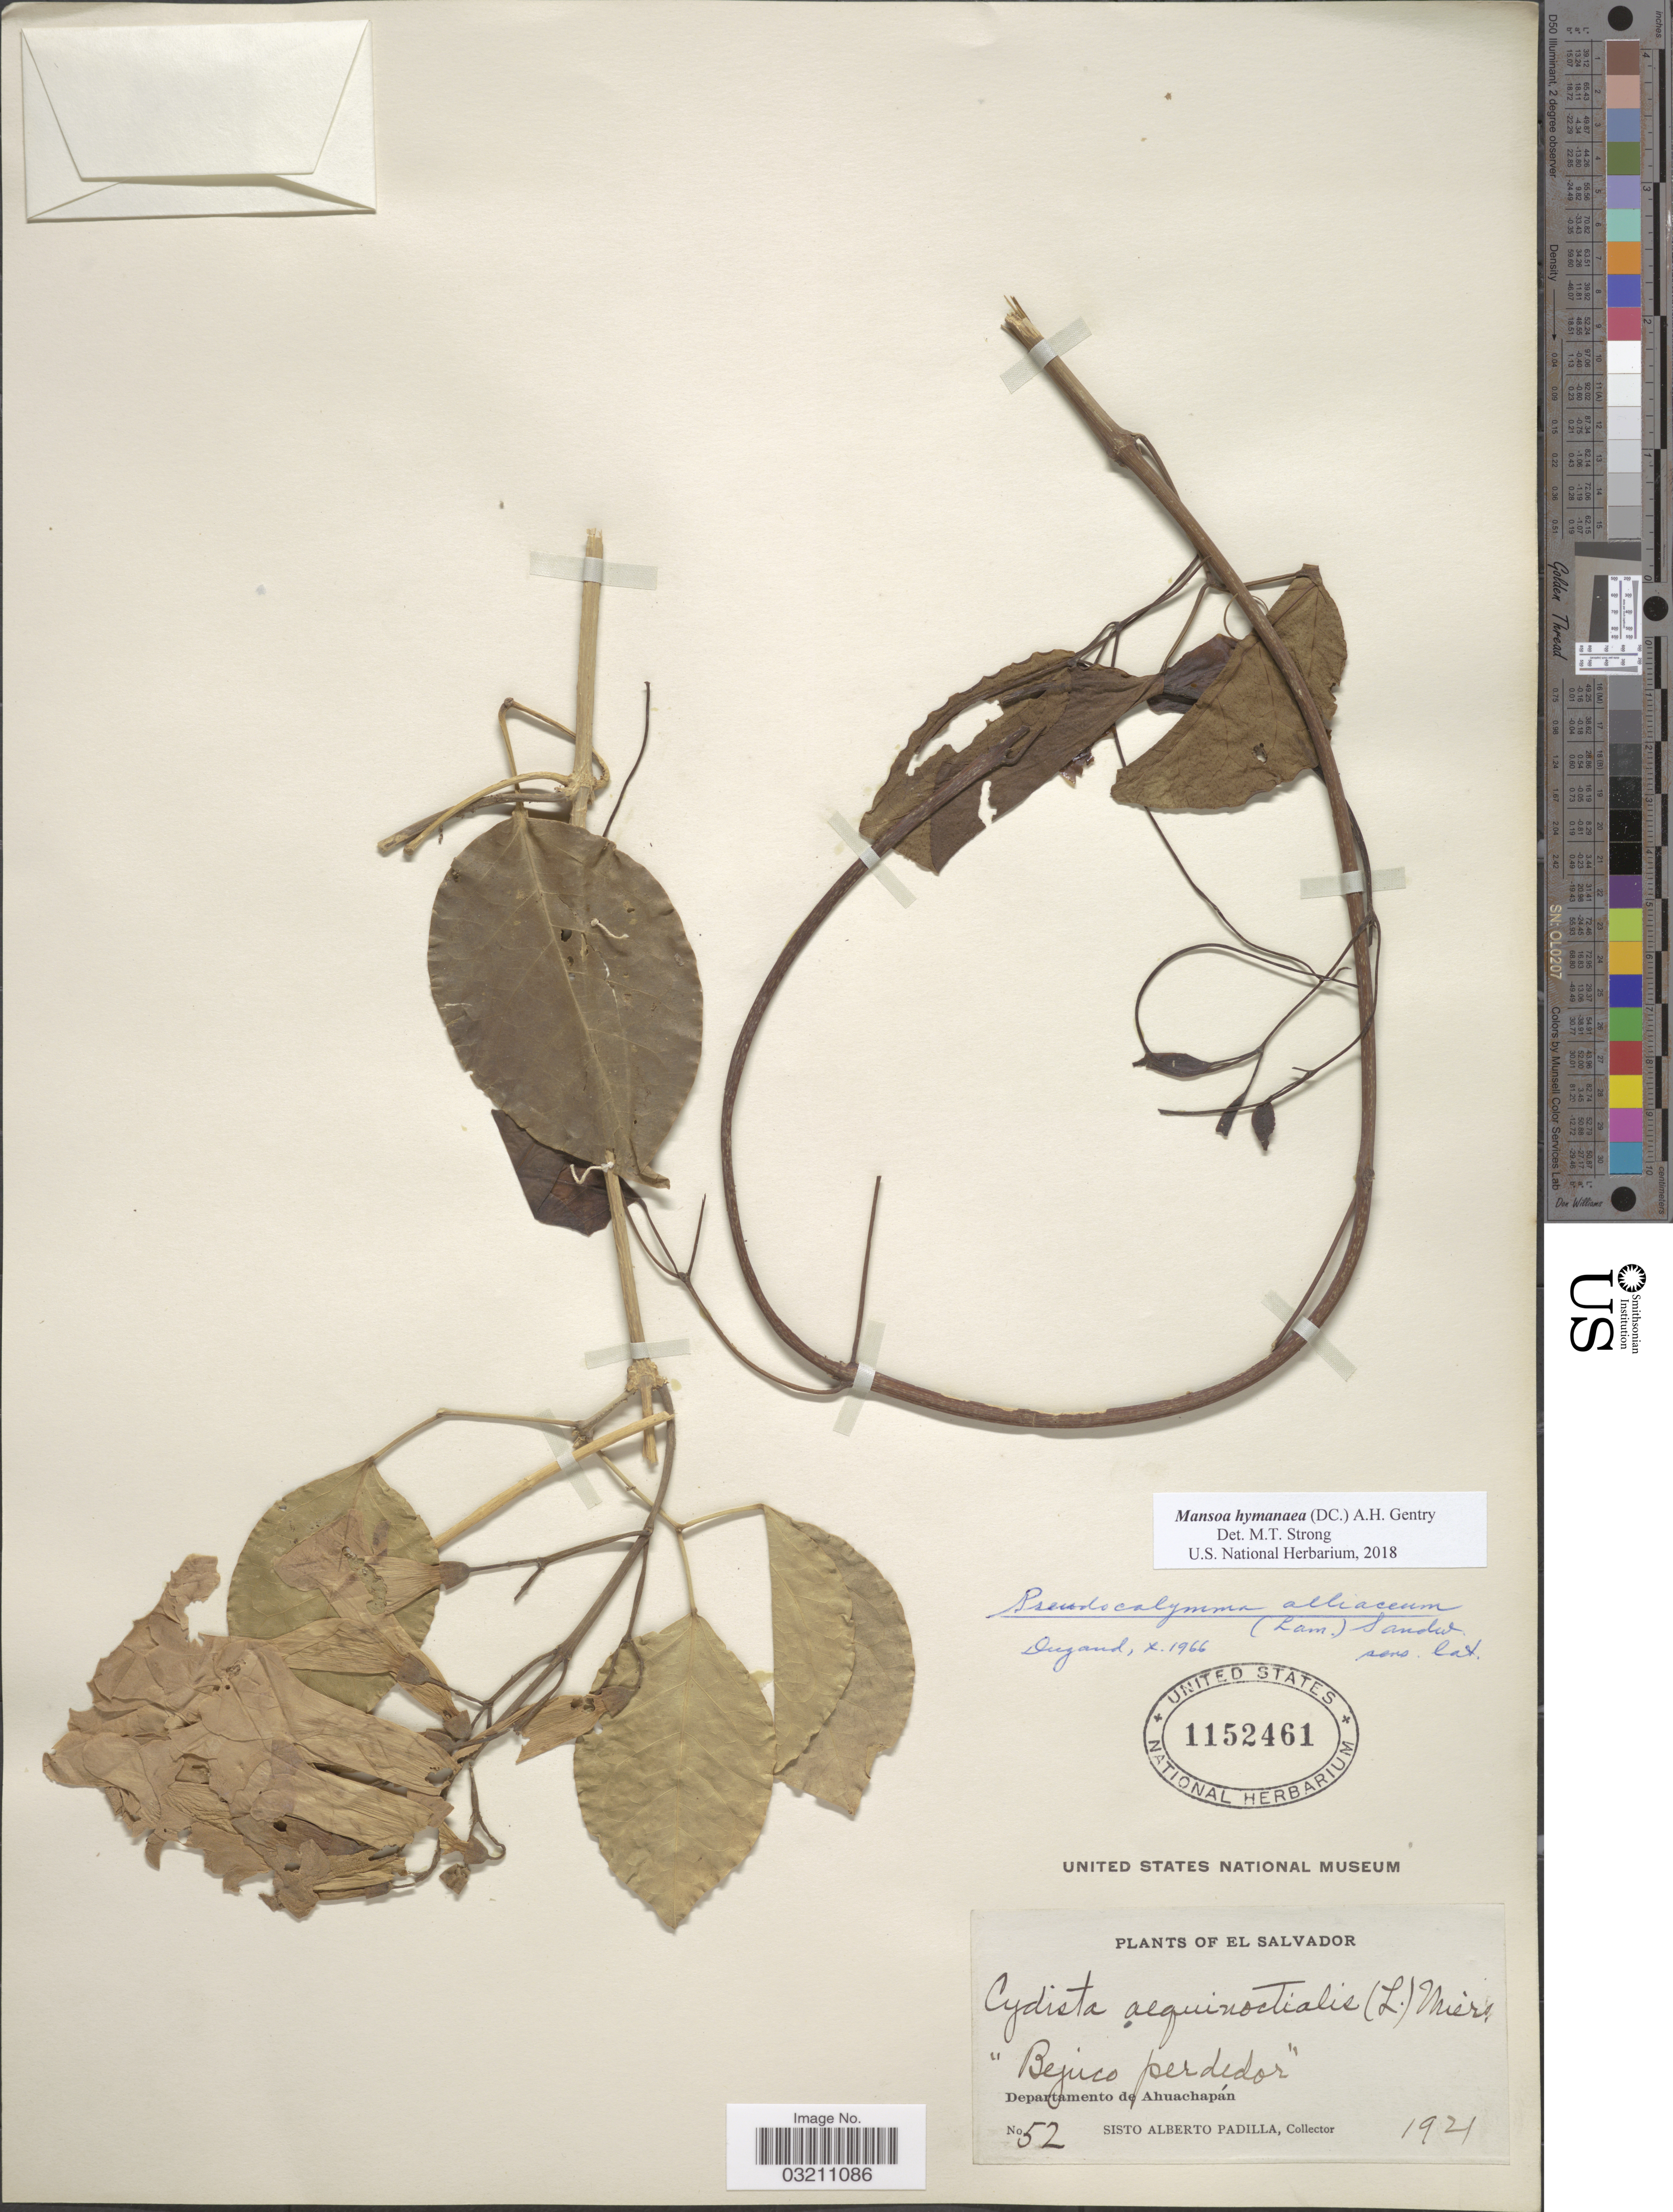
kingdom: Plantae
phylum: Tracheophyta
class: Magnoliopsida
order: Lamiales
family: Bignoniaceae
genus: Mansoa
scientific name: Mansoa hymenaea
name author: (DC.) A.H. Gentry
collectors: S. A. Padilla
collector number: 52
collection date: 1921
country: El Salvador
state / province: Ahuachapan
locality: Departamento de Ahuachapán.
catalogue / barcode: US 1152461